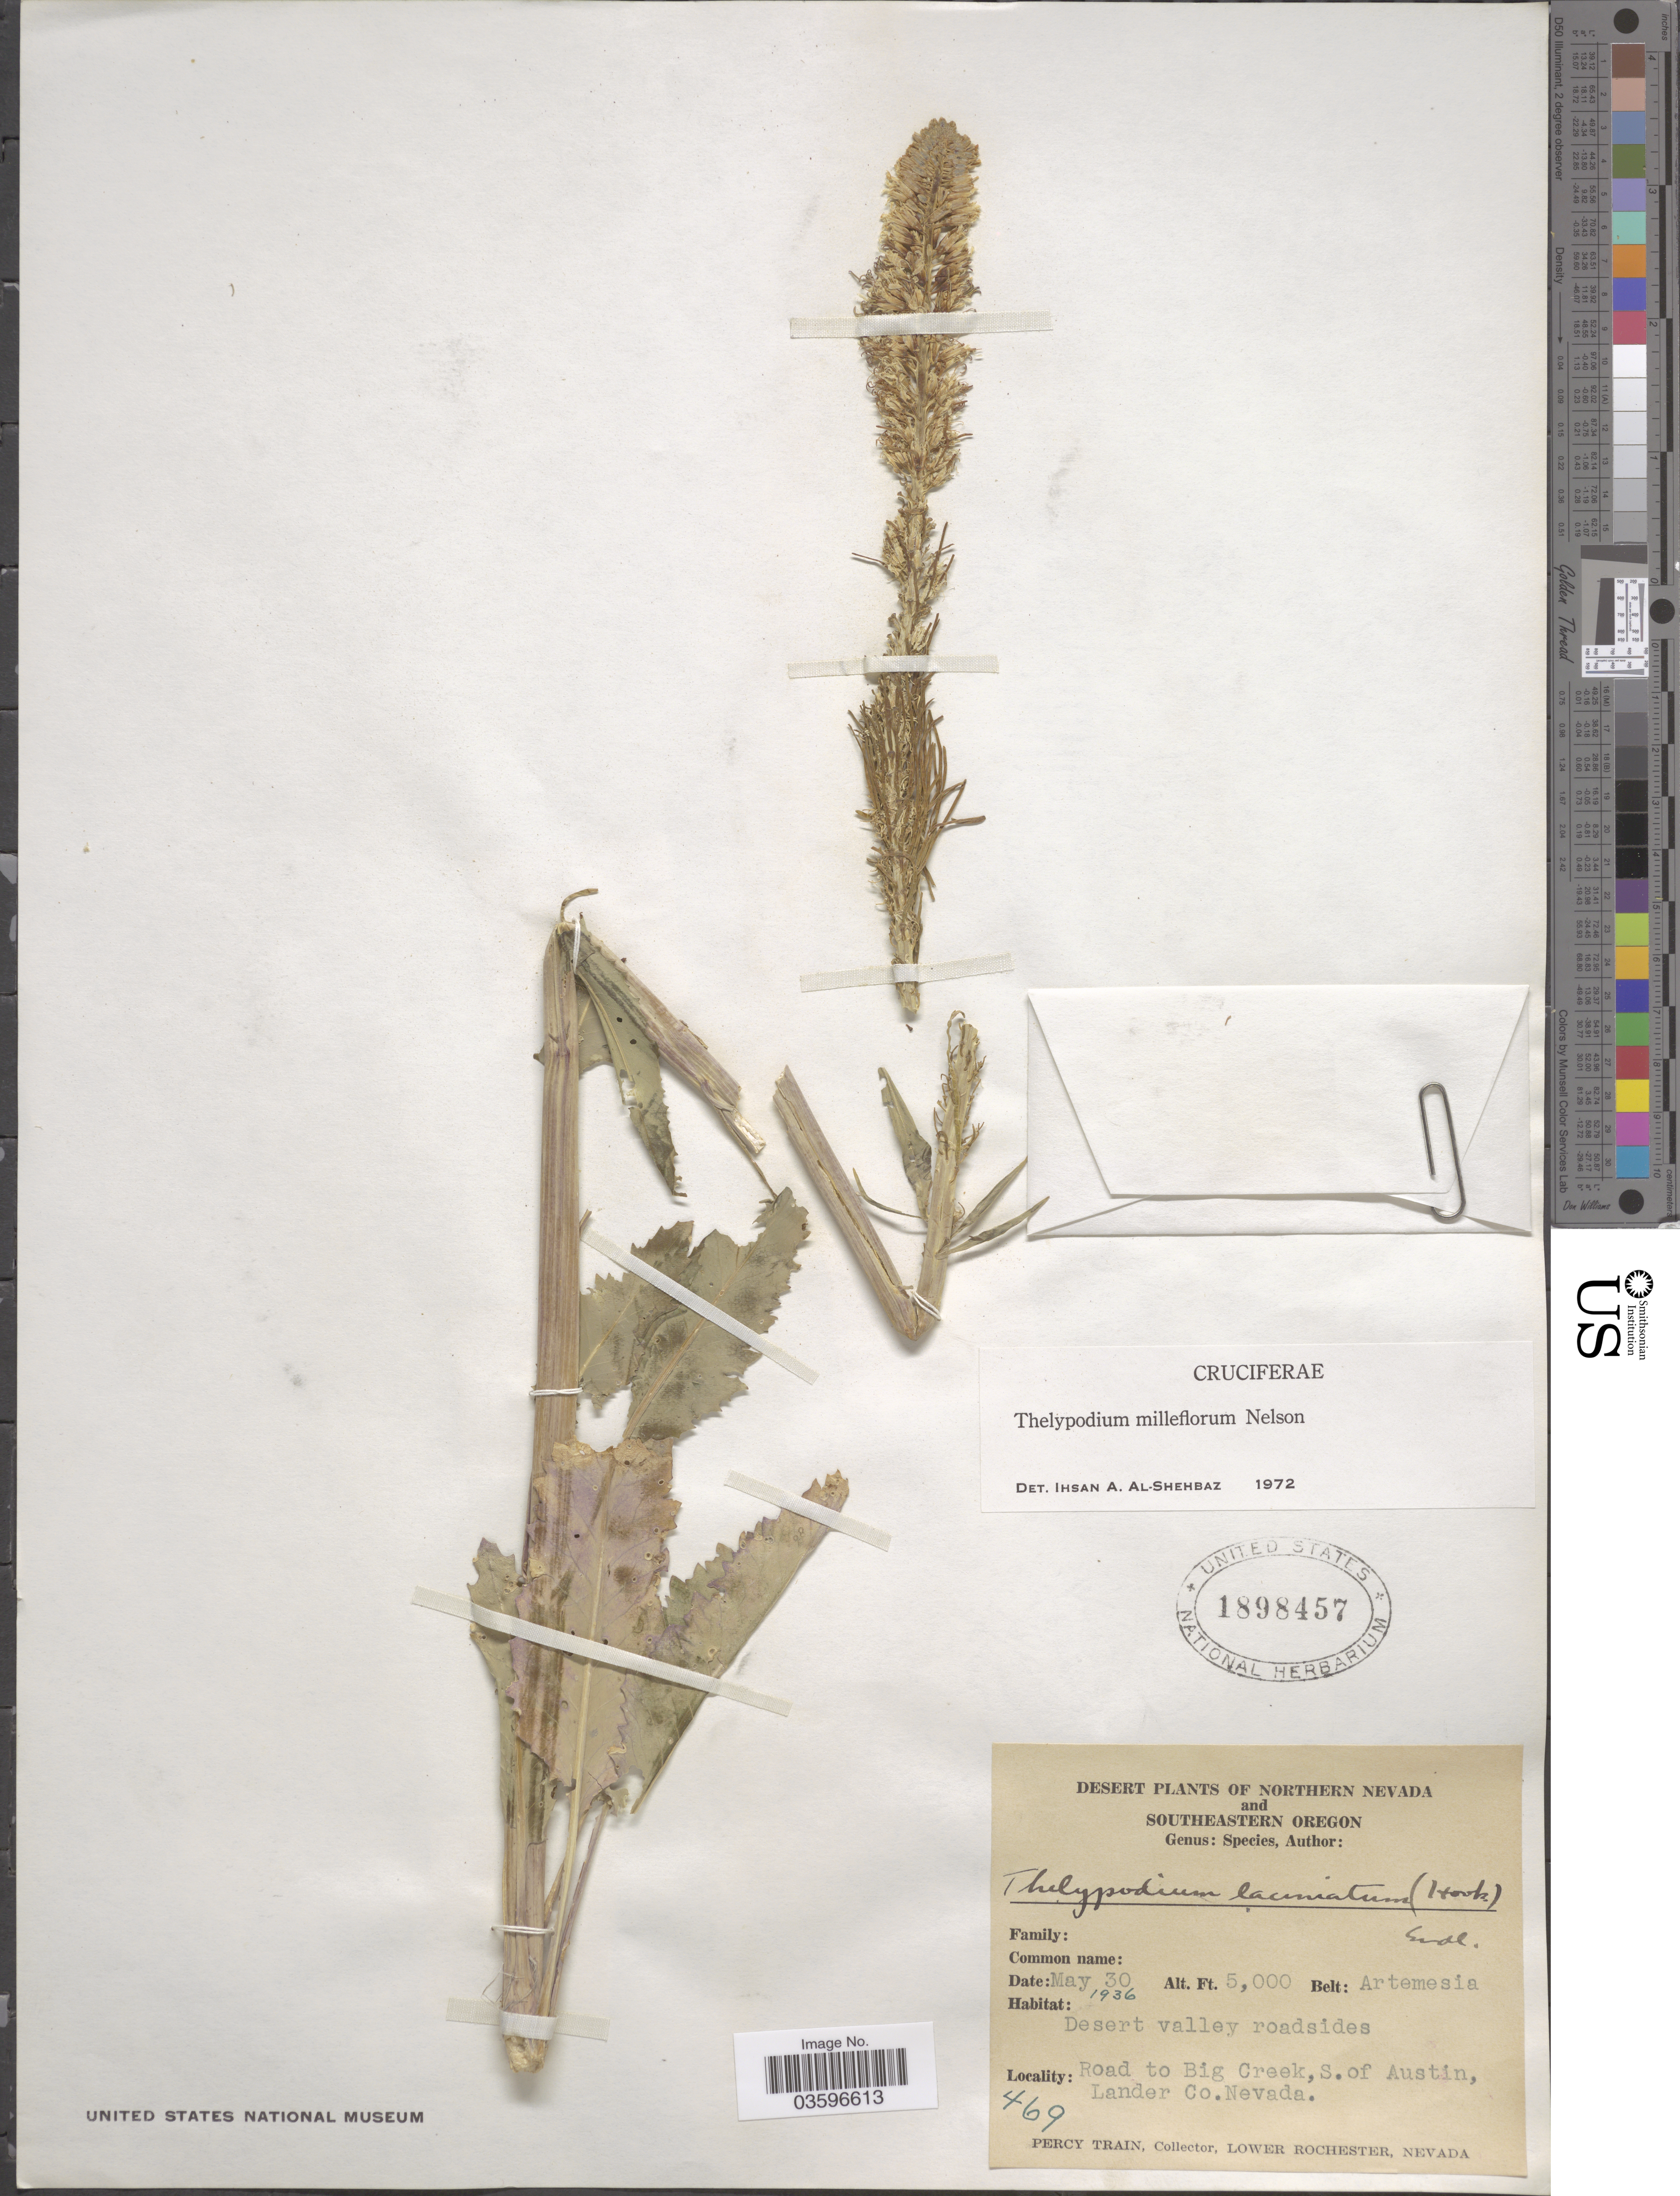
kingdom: Plantae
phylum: Tracheophyta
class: Magnoliopsida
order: Brassicales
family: Brassicaceae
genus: Thelypodium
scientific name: Thelypodium milleflorum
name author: A. Nelson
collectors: P. Train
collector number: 469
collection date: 1936-05-30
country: United States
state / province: Nevada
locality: Northern Nevada. Desert valley roadsides. Road to Big Creek, S. of Austin, Lander Co.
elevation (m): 1524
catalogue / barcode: US 1898457